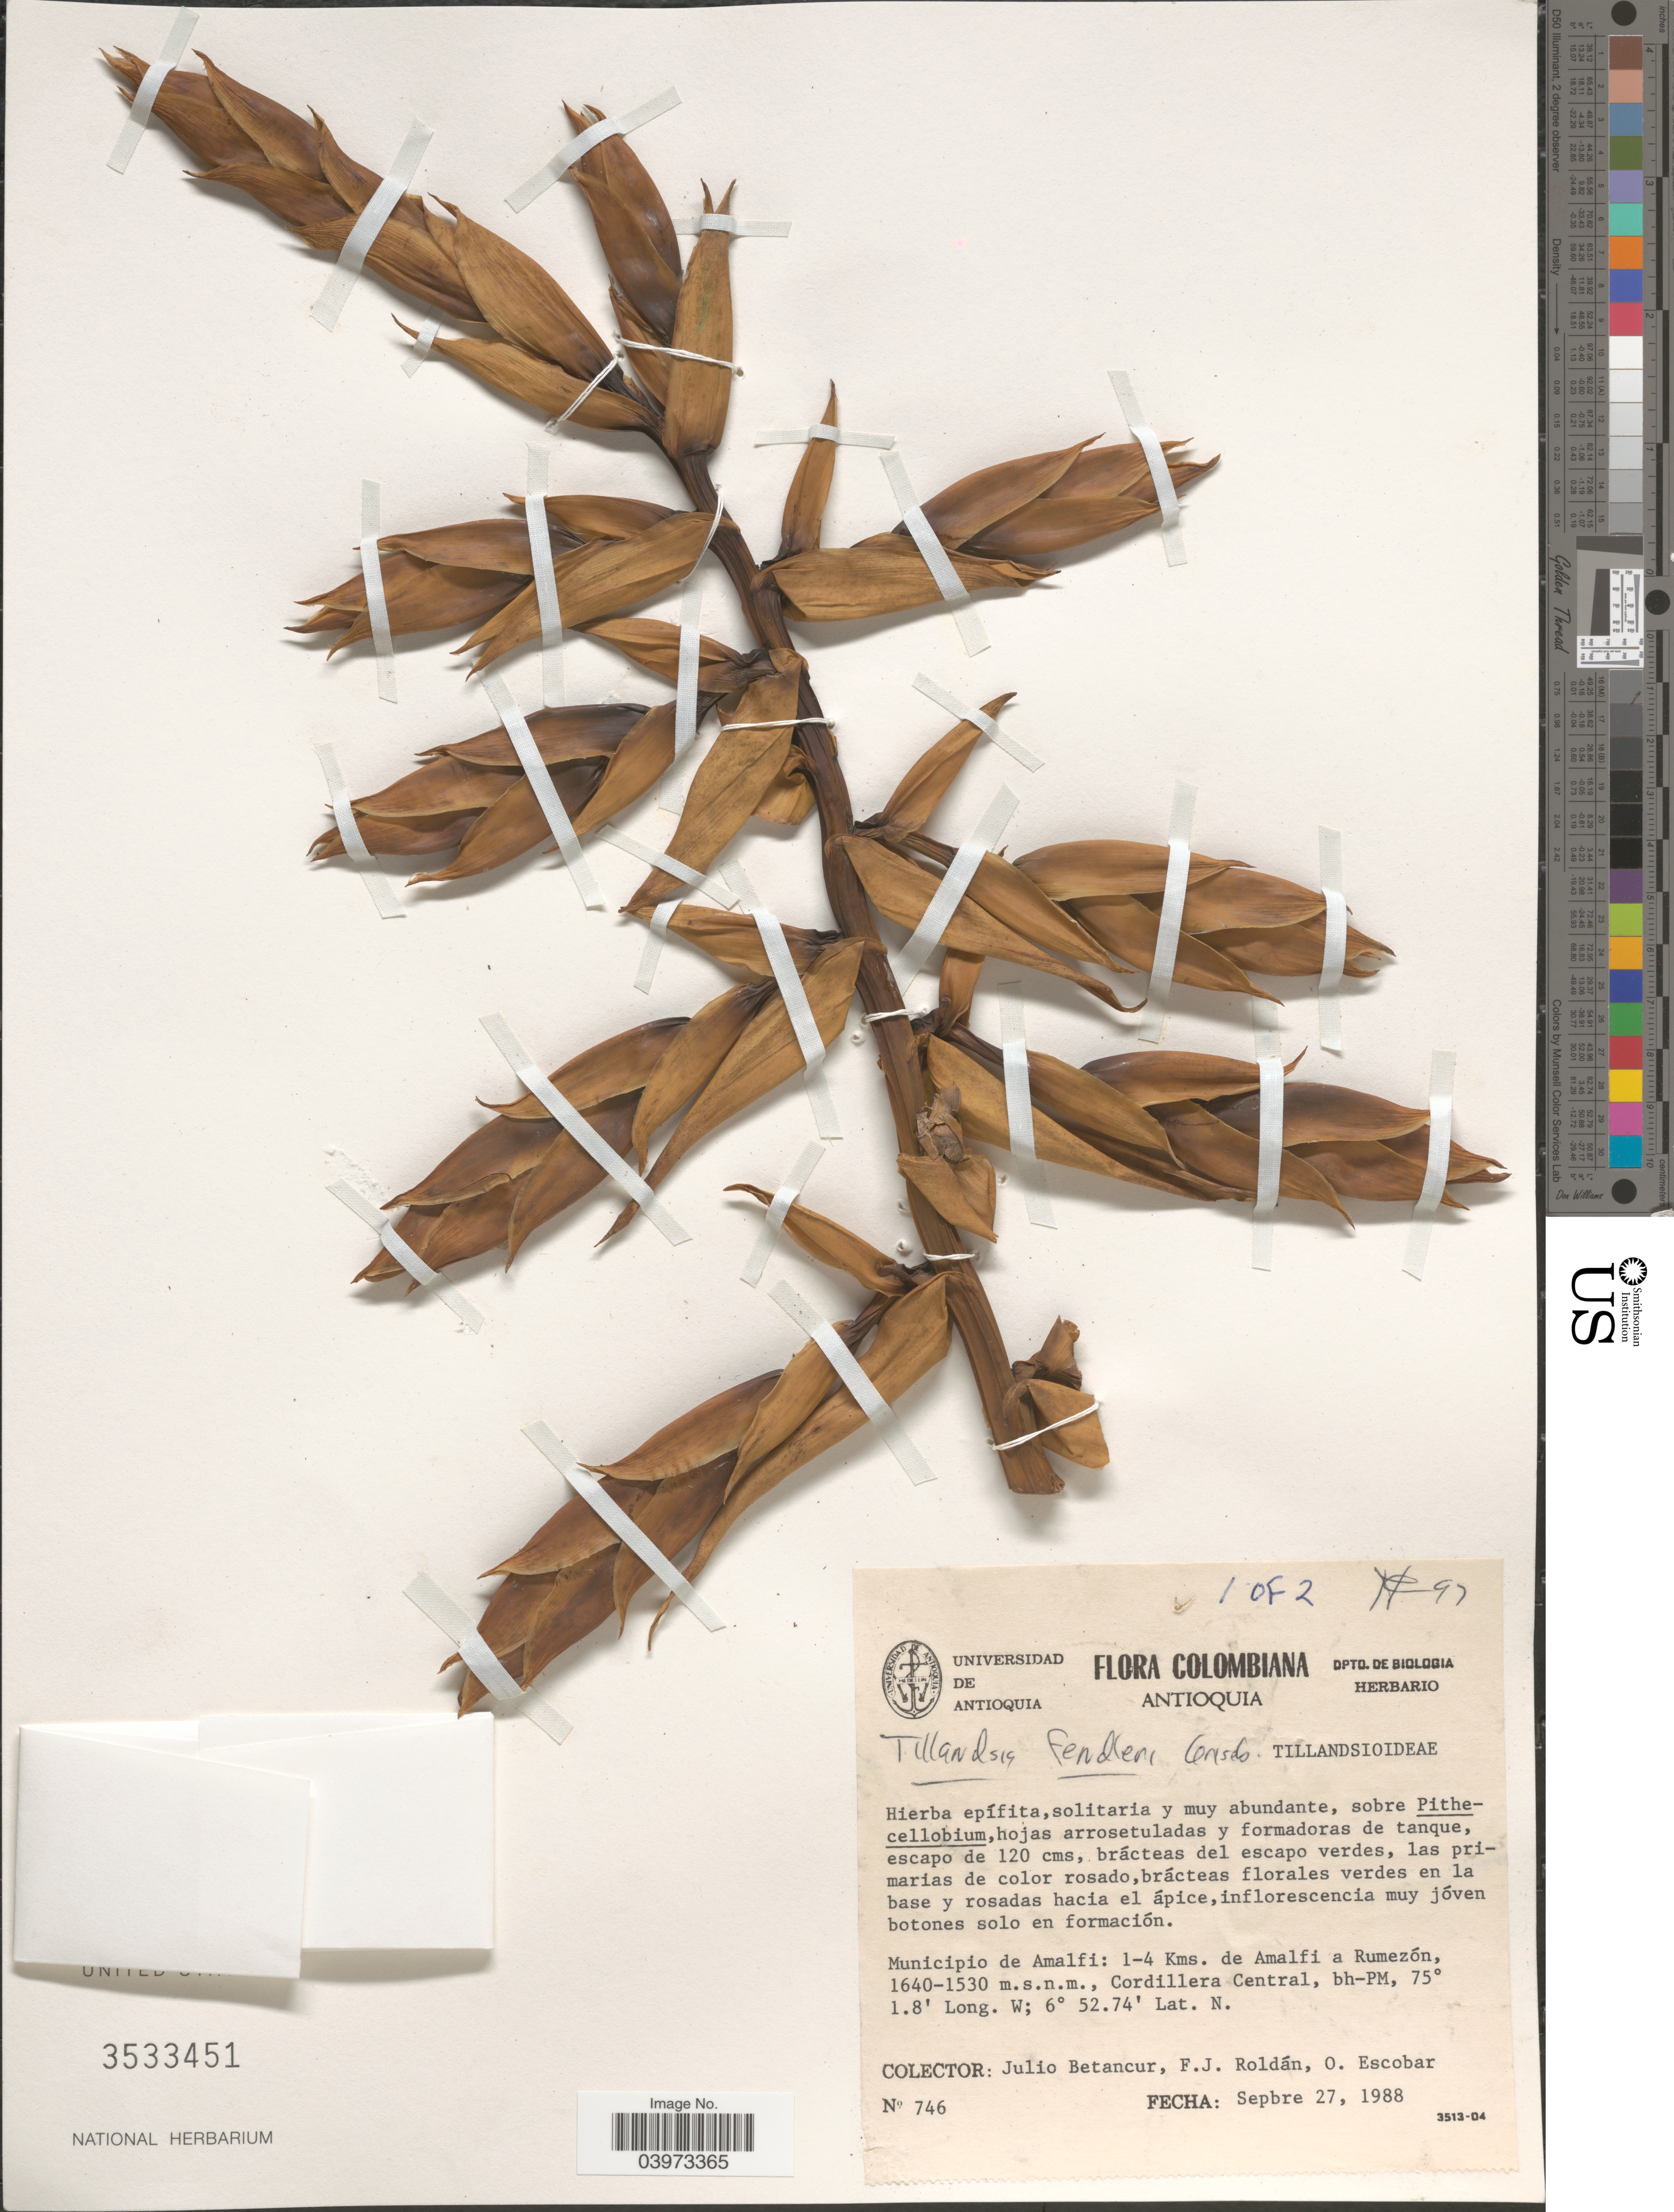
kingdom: Plantae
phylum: Tracheophyta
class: Liliopsida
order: Poales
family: Bromeliaceae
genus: Tillandsia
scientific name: Tillandsia fendleri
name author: Griseb.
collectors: J. Betancur, F. J. Roldán & O. Escobar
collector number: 746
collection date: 1988-09-27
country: Colombia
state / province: Antioquia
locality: Municipio Amalfi: 1-4 Kms. de Amalfi a Rumezón, Cordillera Central, bh-PM.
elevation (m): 1530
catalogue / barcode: US 3533451